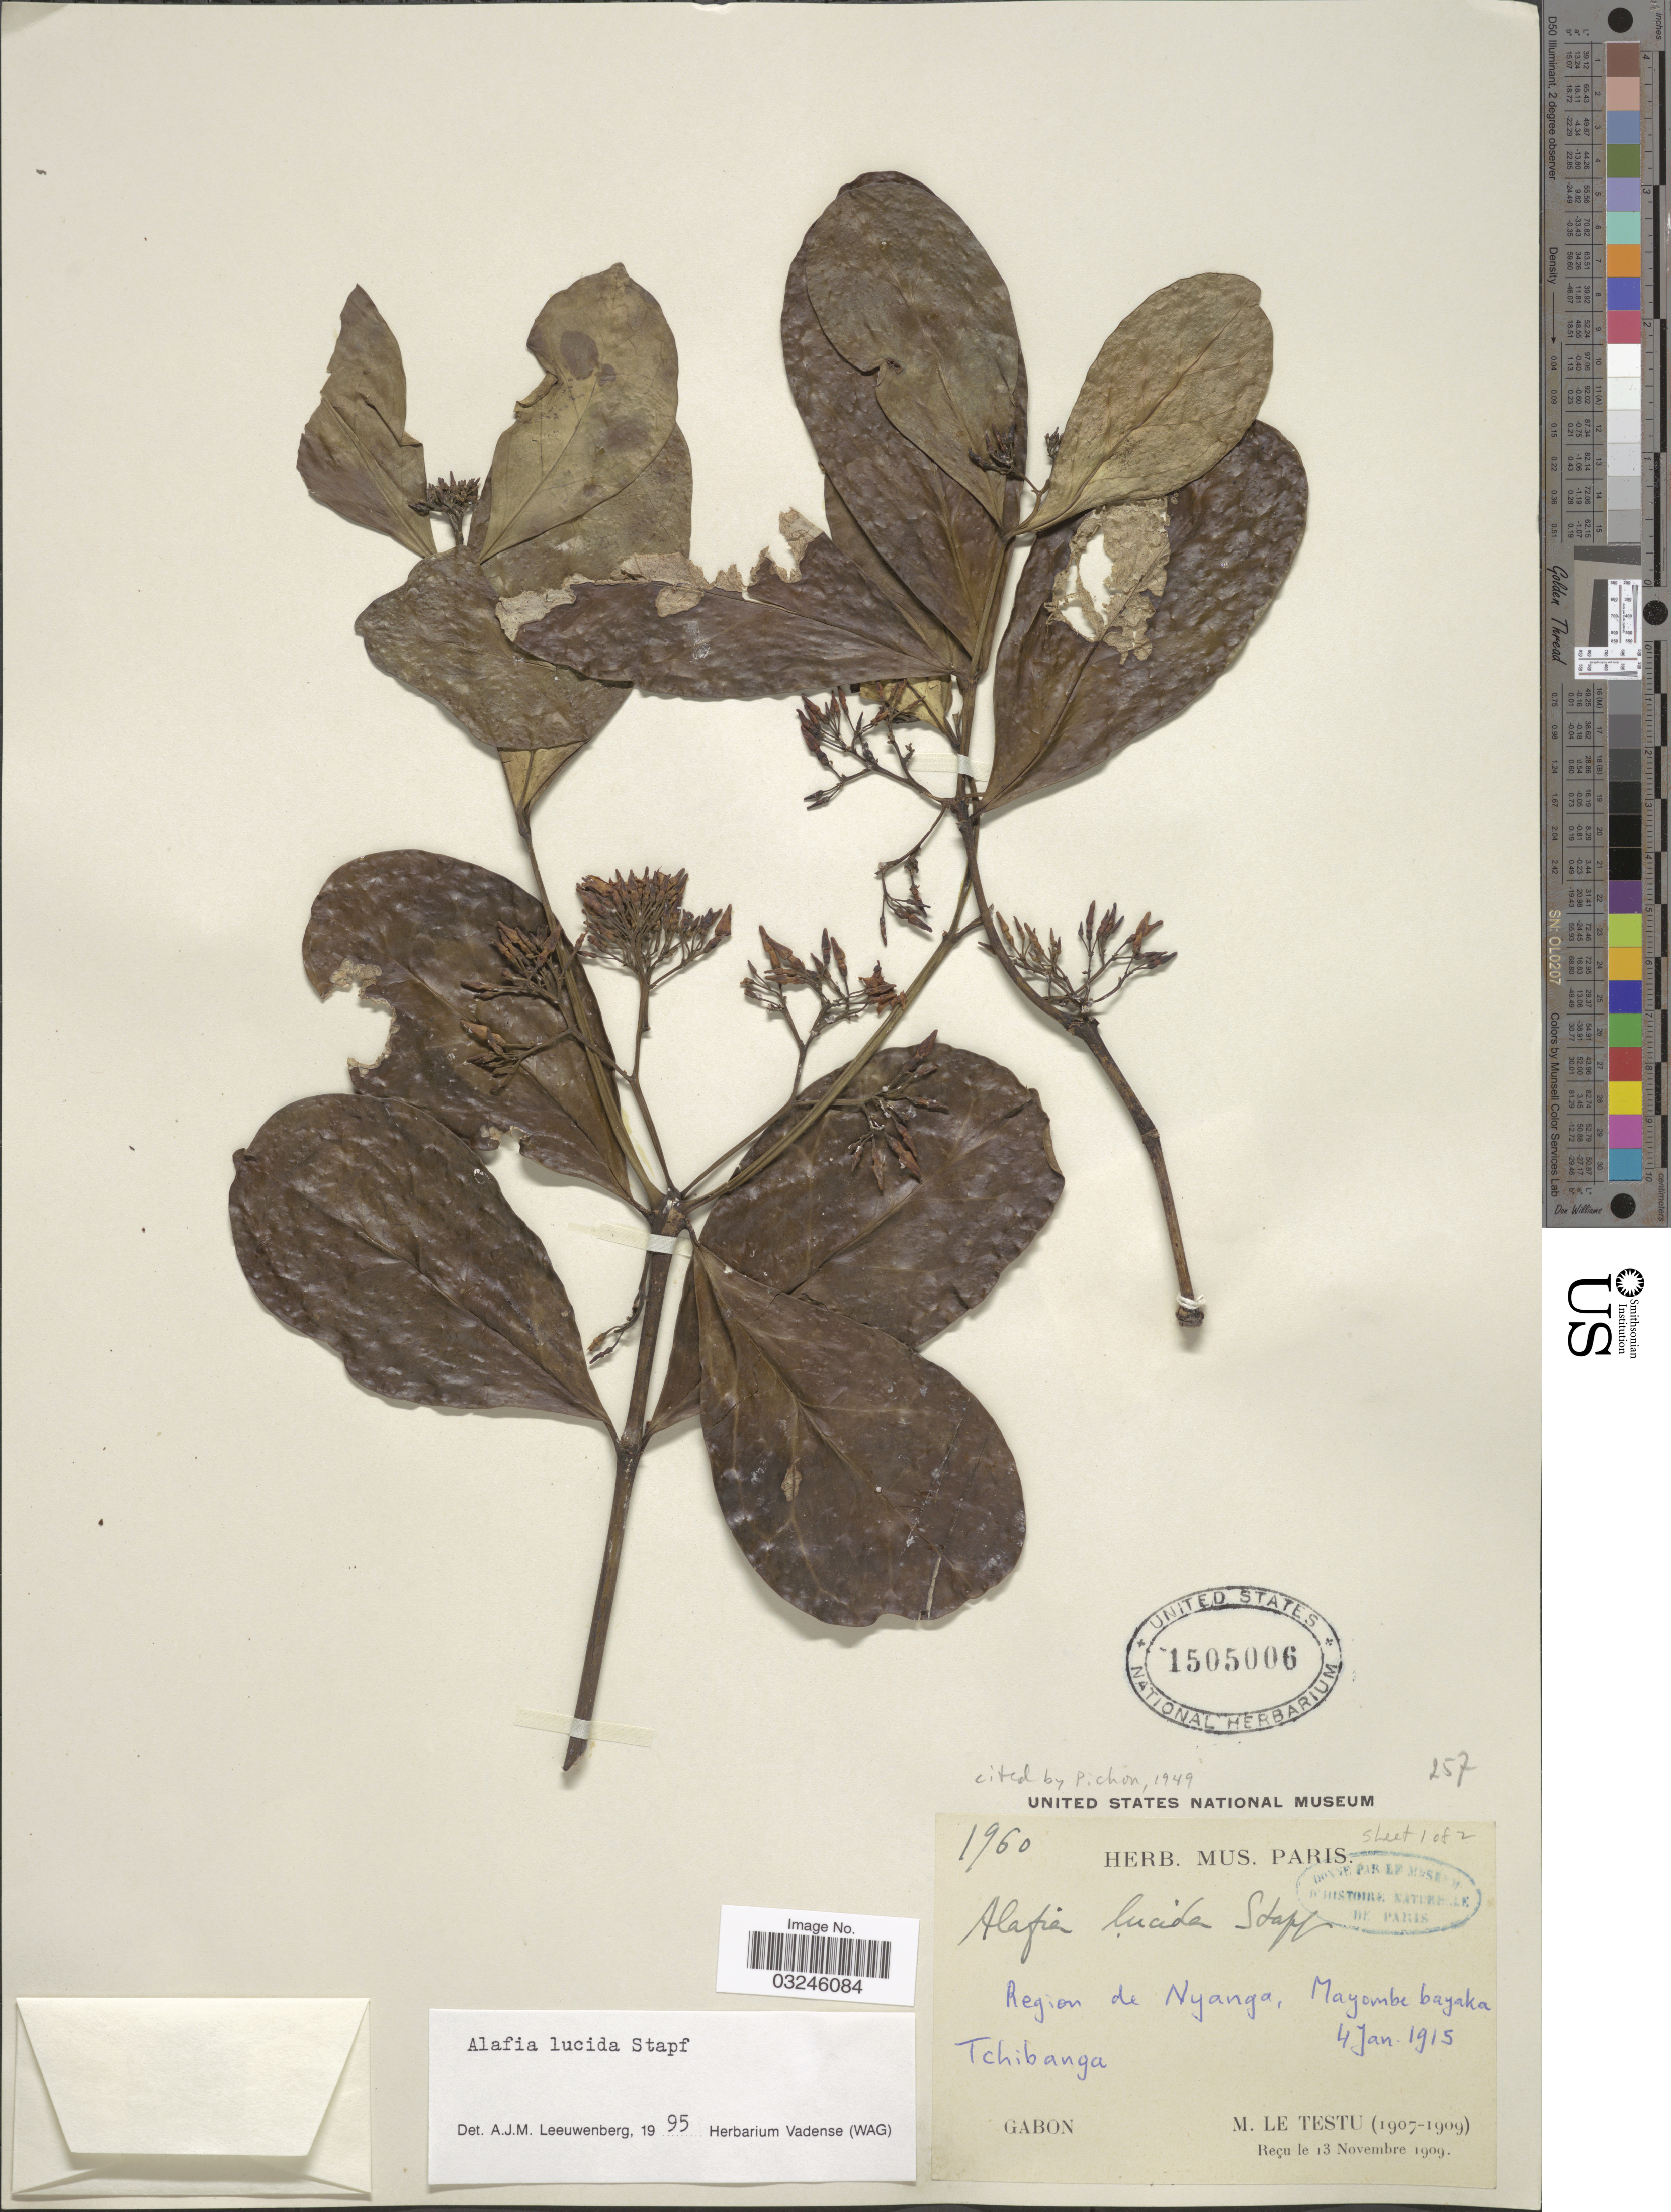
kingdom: Plantae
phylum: Tracheophyta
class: Magnoliopsida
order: Gentianales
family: Apocynaceae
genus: Alafia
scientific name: Alafia lucida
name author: Stapf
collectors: M. Le Testu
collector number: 1960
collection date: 1915-01-04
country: Gabon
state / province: Nyanga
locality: Region de Nyanga, Mayombe bayaka Tchibanga.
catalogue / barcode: US 1505006